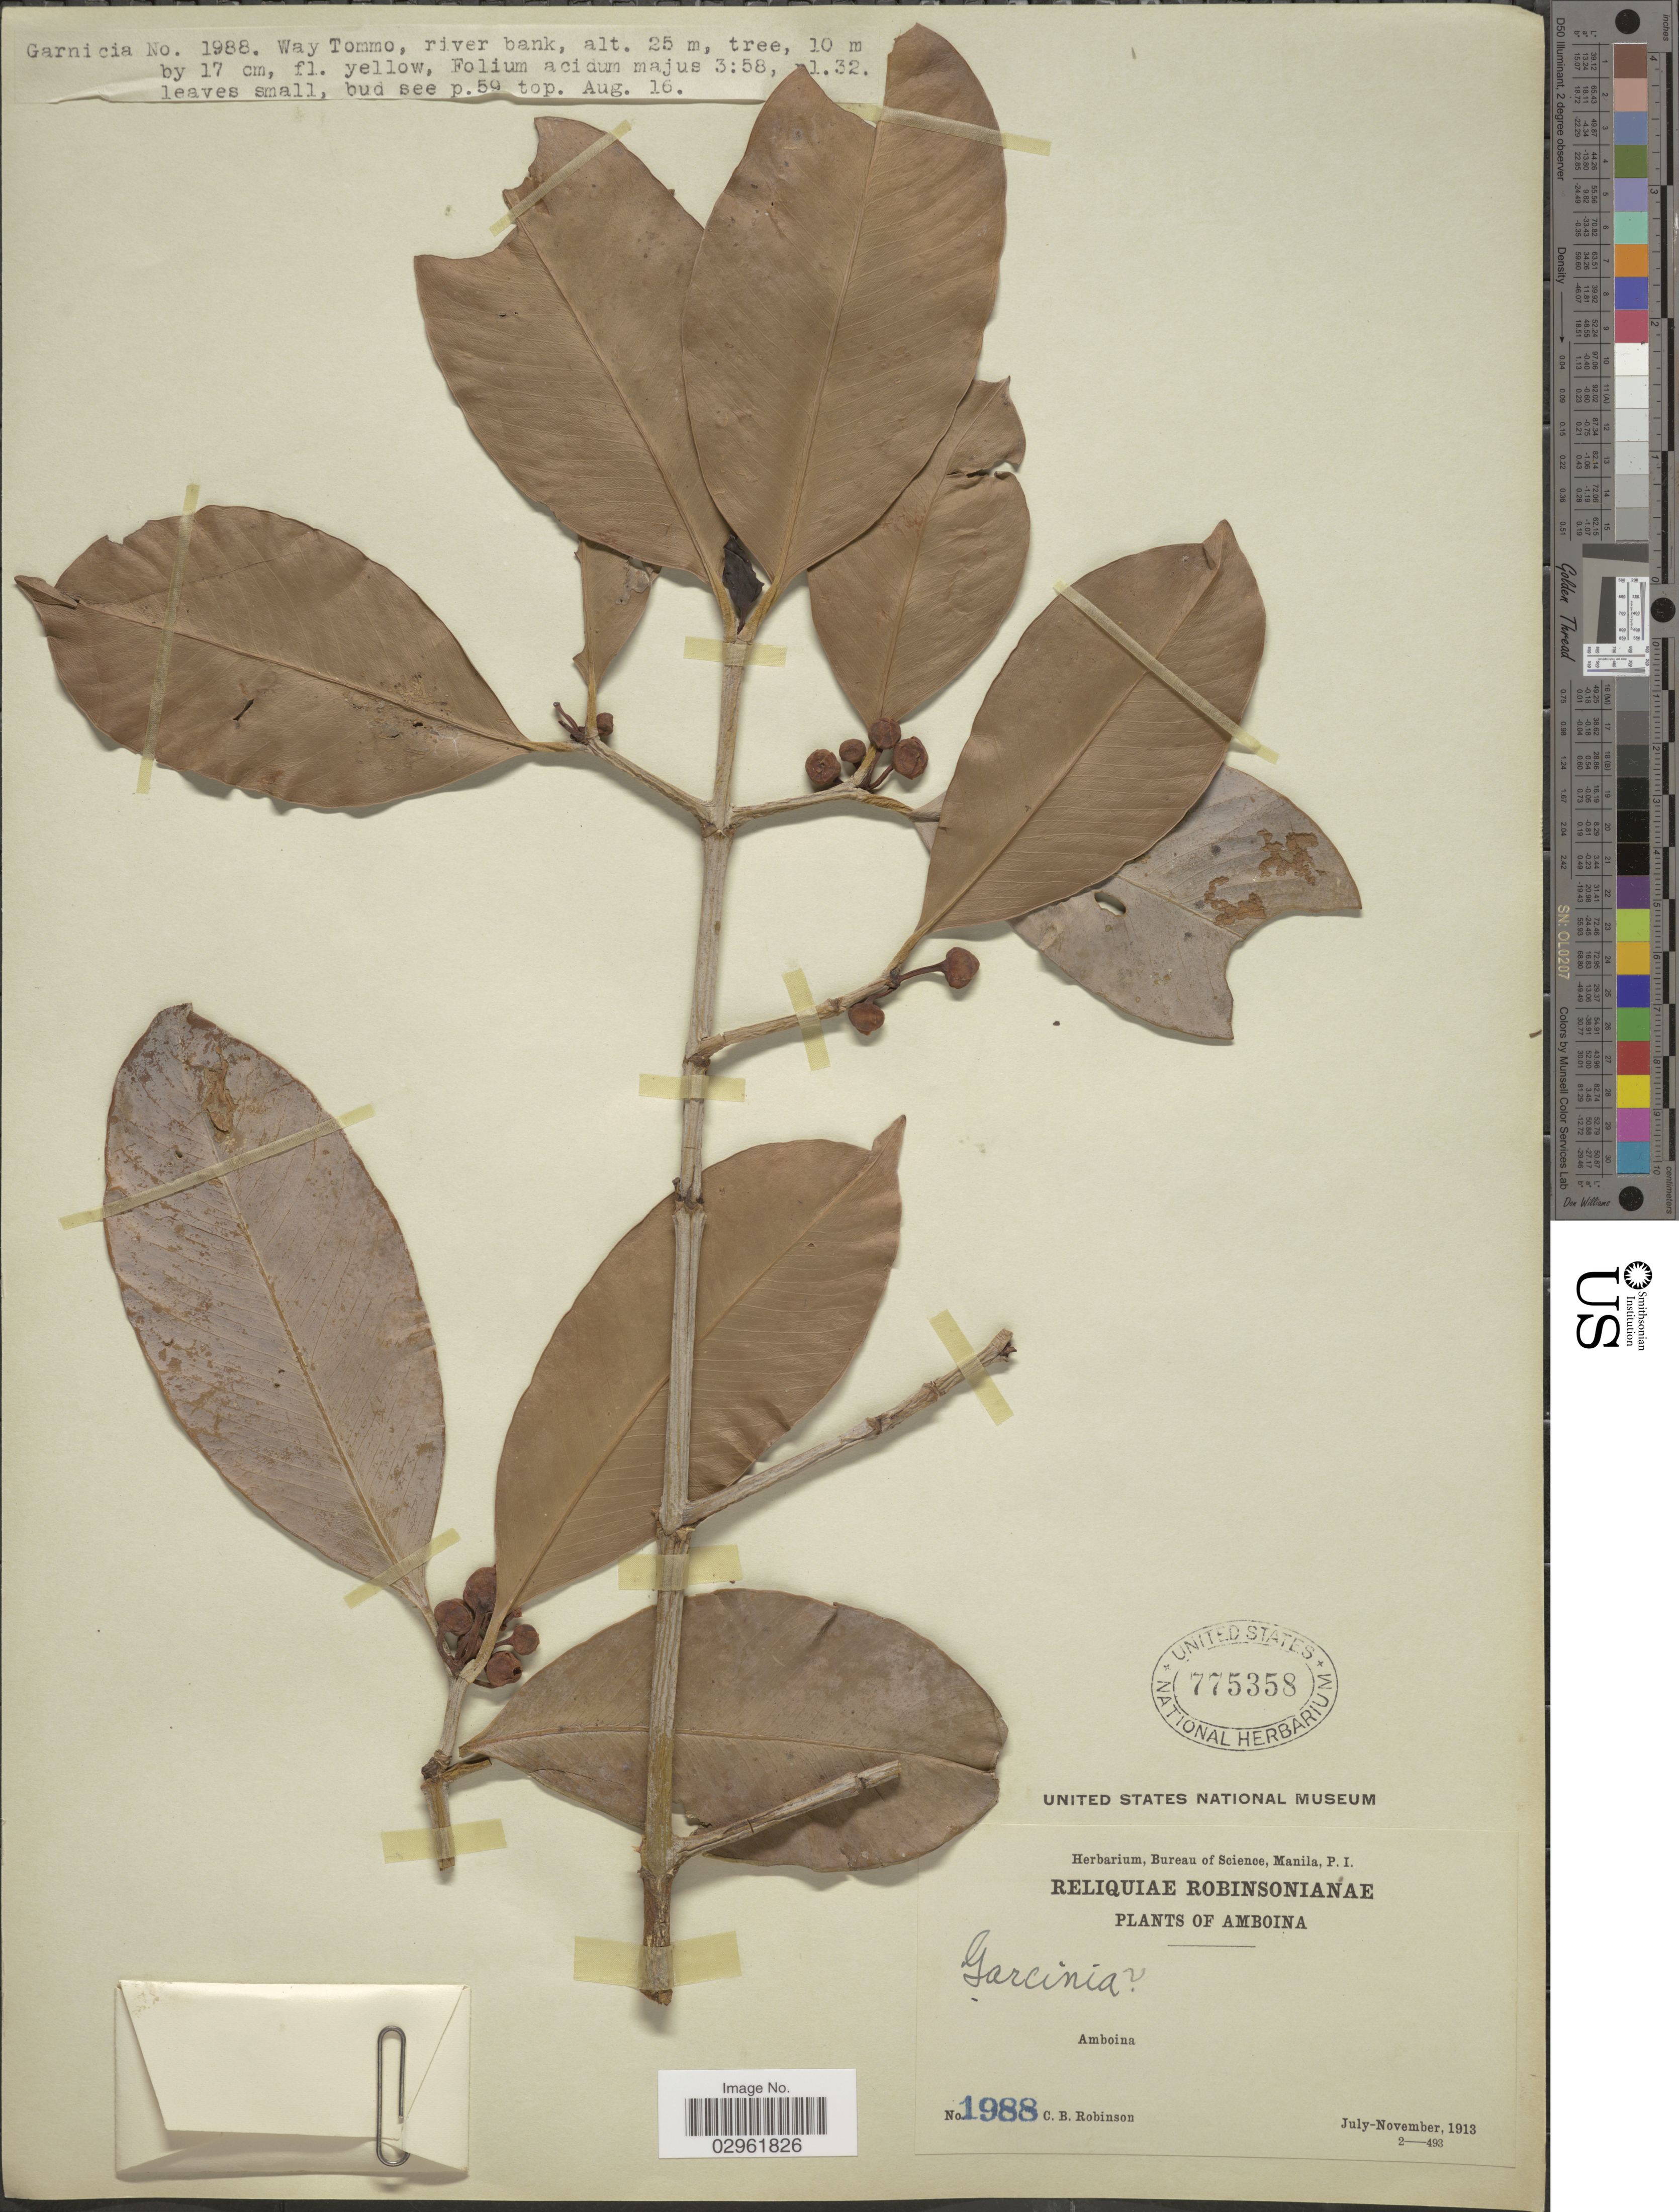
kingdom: Plantae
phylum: Tracheophyta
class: Magnoliopsida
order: Malpighiales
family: Clusiaceae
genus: Garcinia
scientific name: Garcinia sp.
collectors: C. Robinson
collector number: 1988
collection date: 1913-07/1913-11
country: Indonesia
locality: Amboina.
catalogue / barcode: US 775358